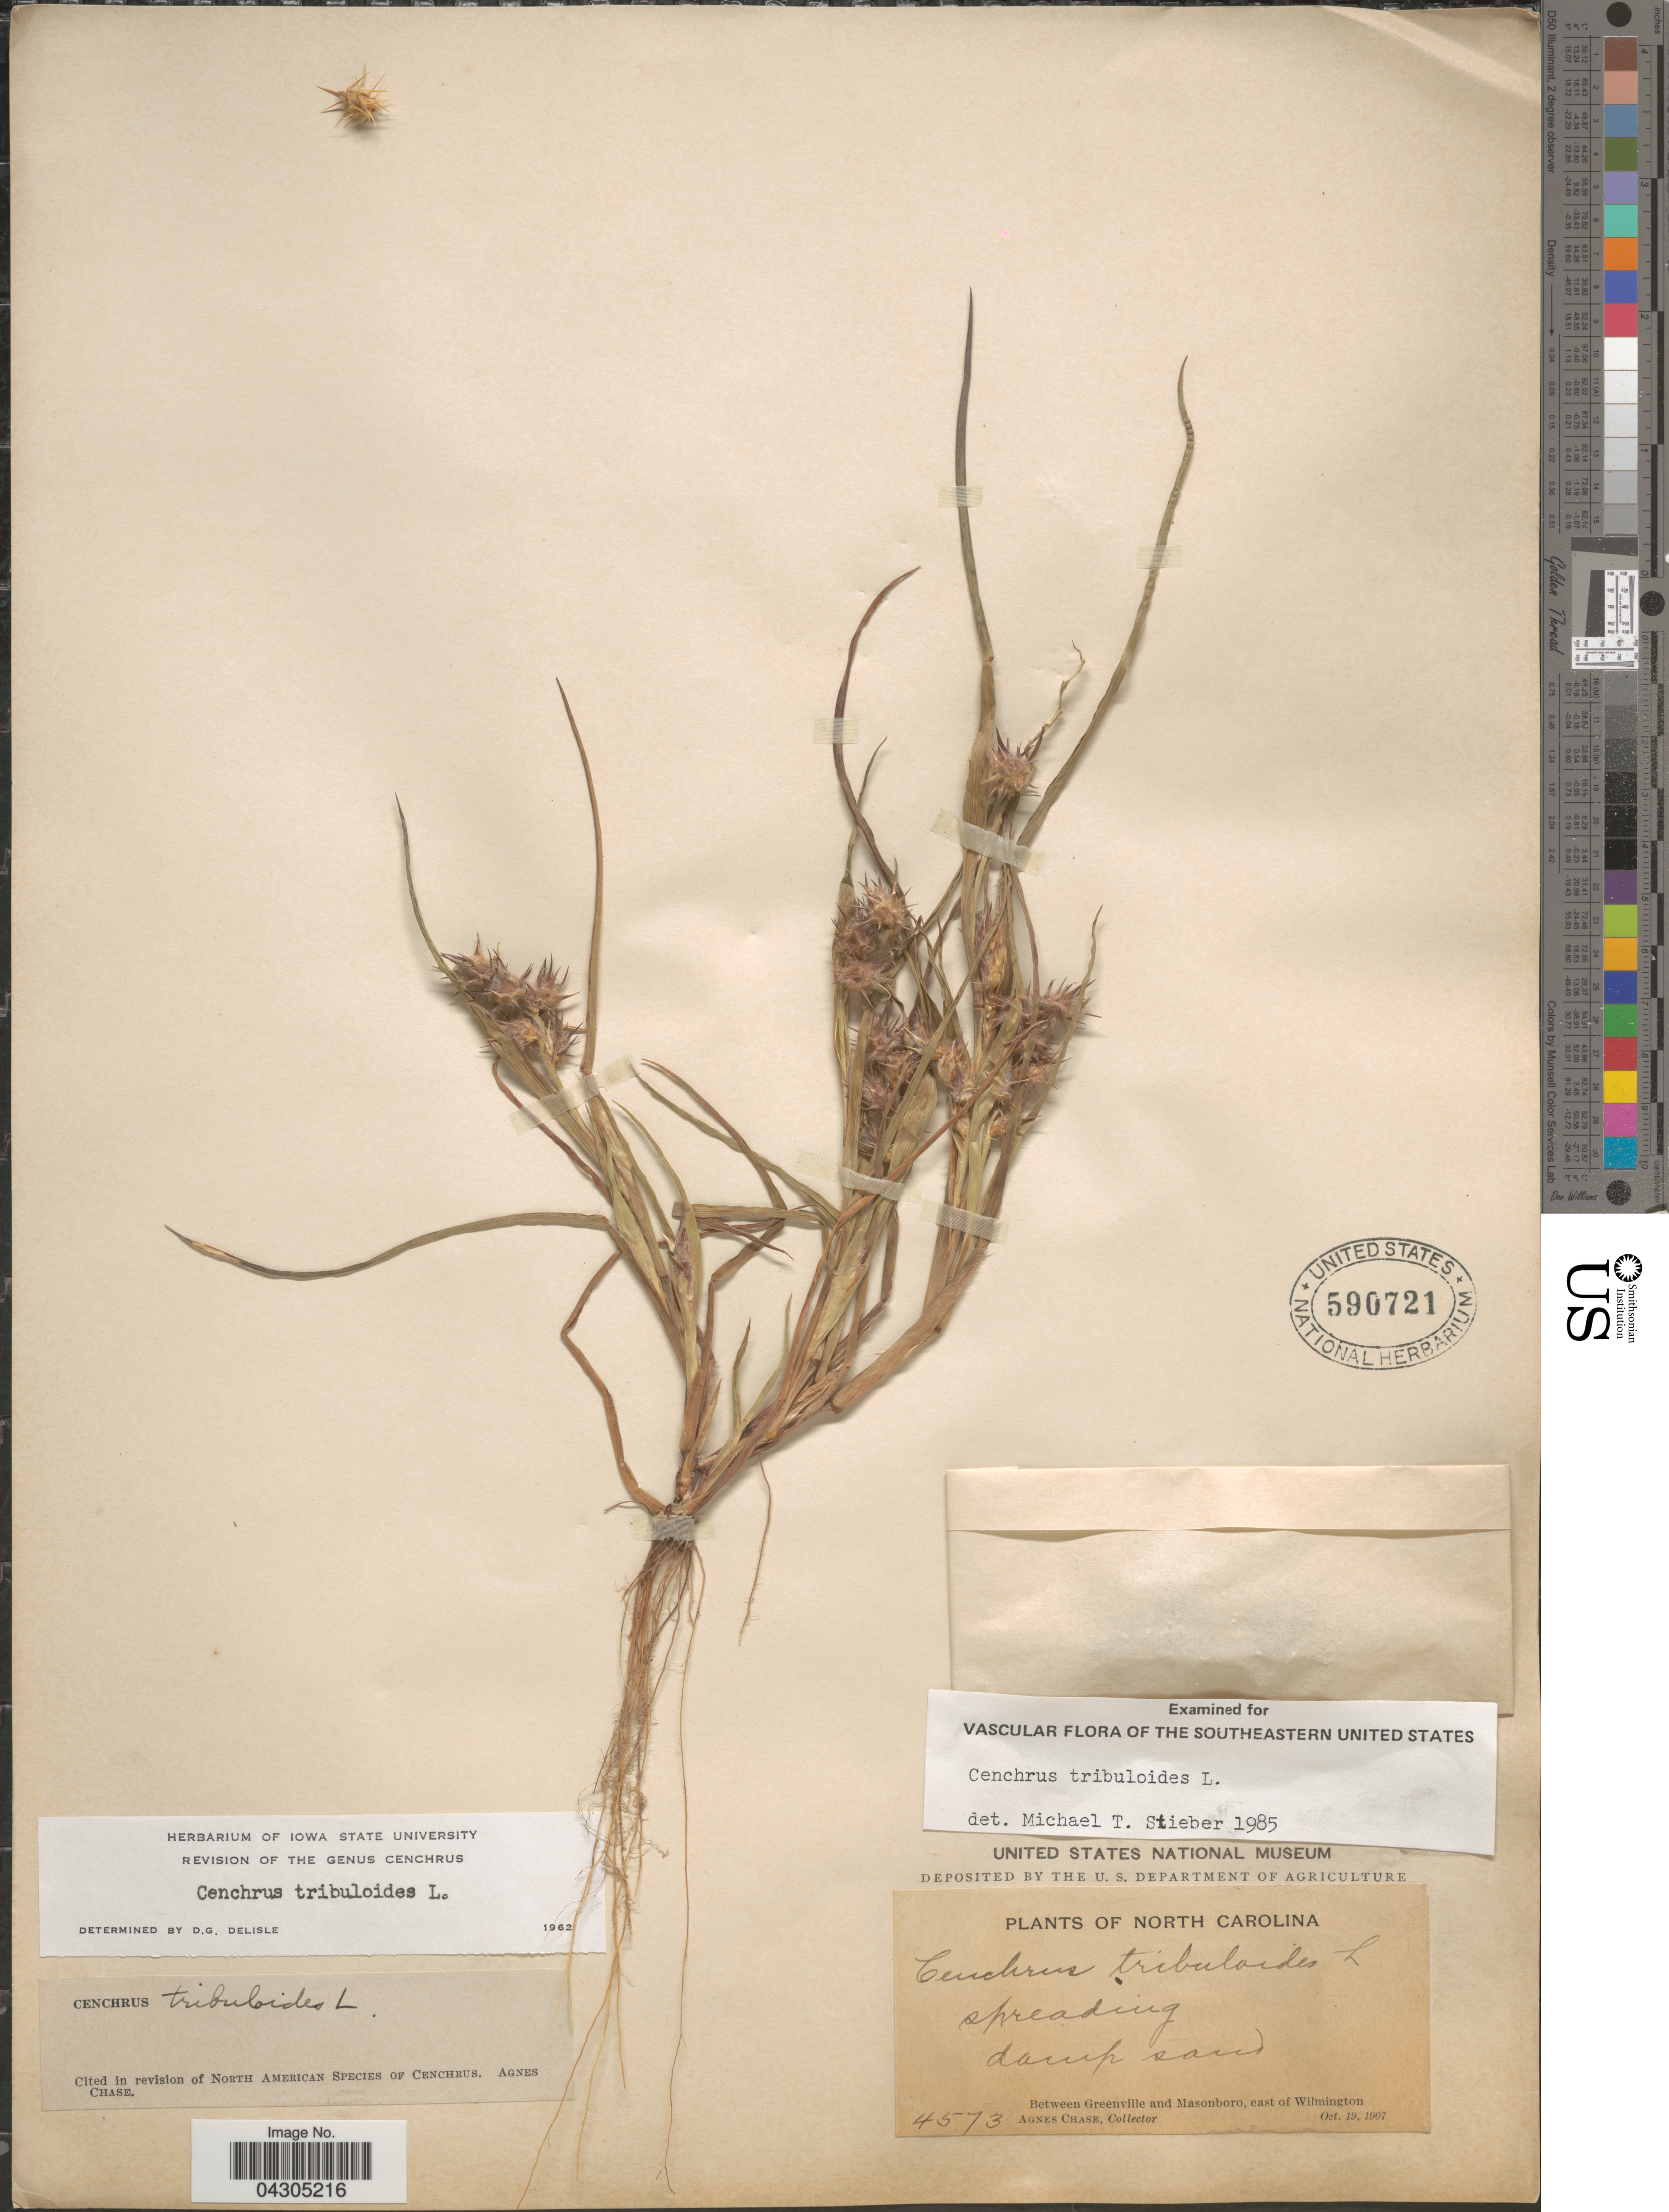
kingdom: Plantae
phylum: Tracheophyta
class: Liliopsida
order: Poales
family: Poaceae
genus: Cenchrus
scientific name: Cenchrus tribuloides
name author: L.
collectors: A. Chase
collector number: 4573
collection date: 1907-10-19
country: United States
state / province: North Carolina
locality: Between Greenville and Masonboro, east of Wilmington.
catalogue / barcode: US 590721